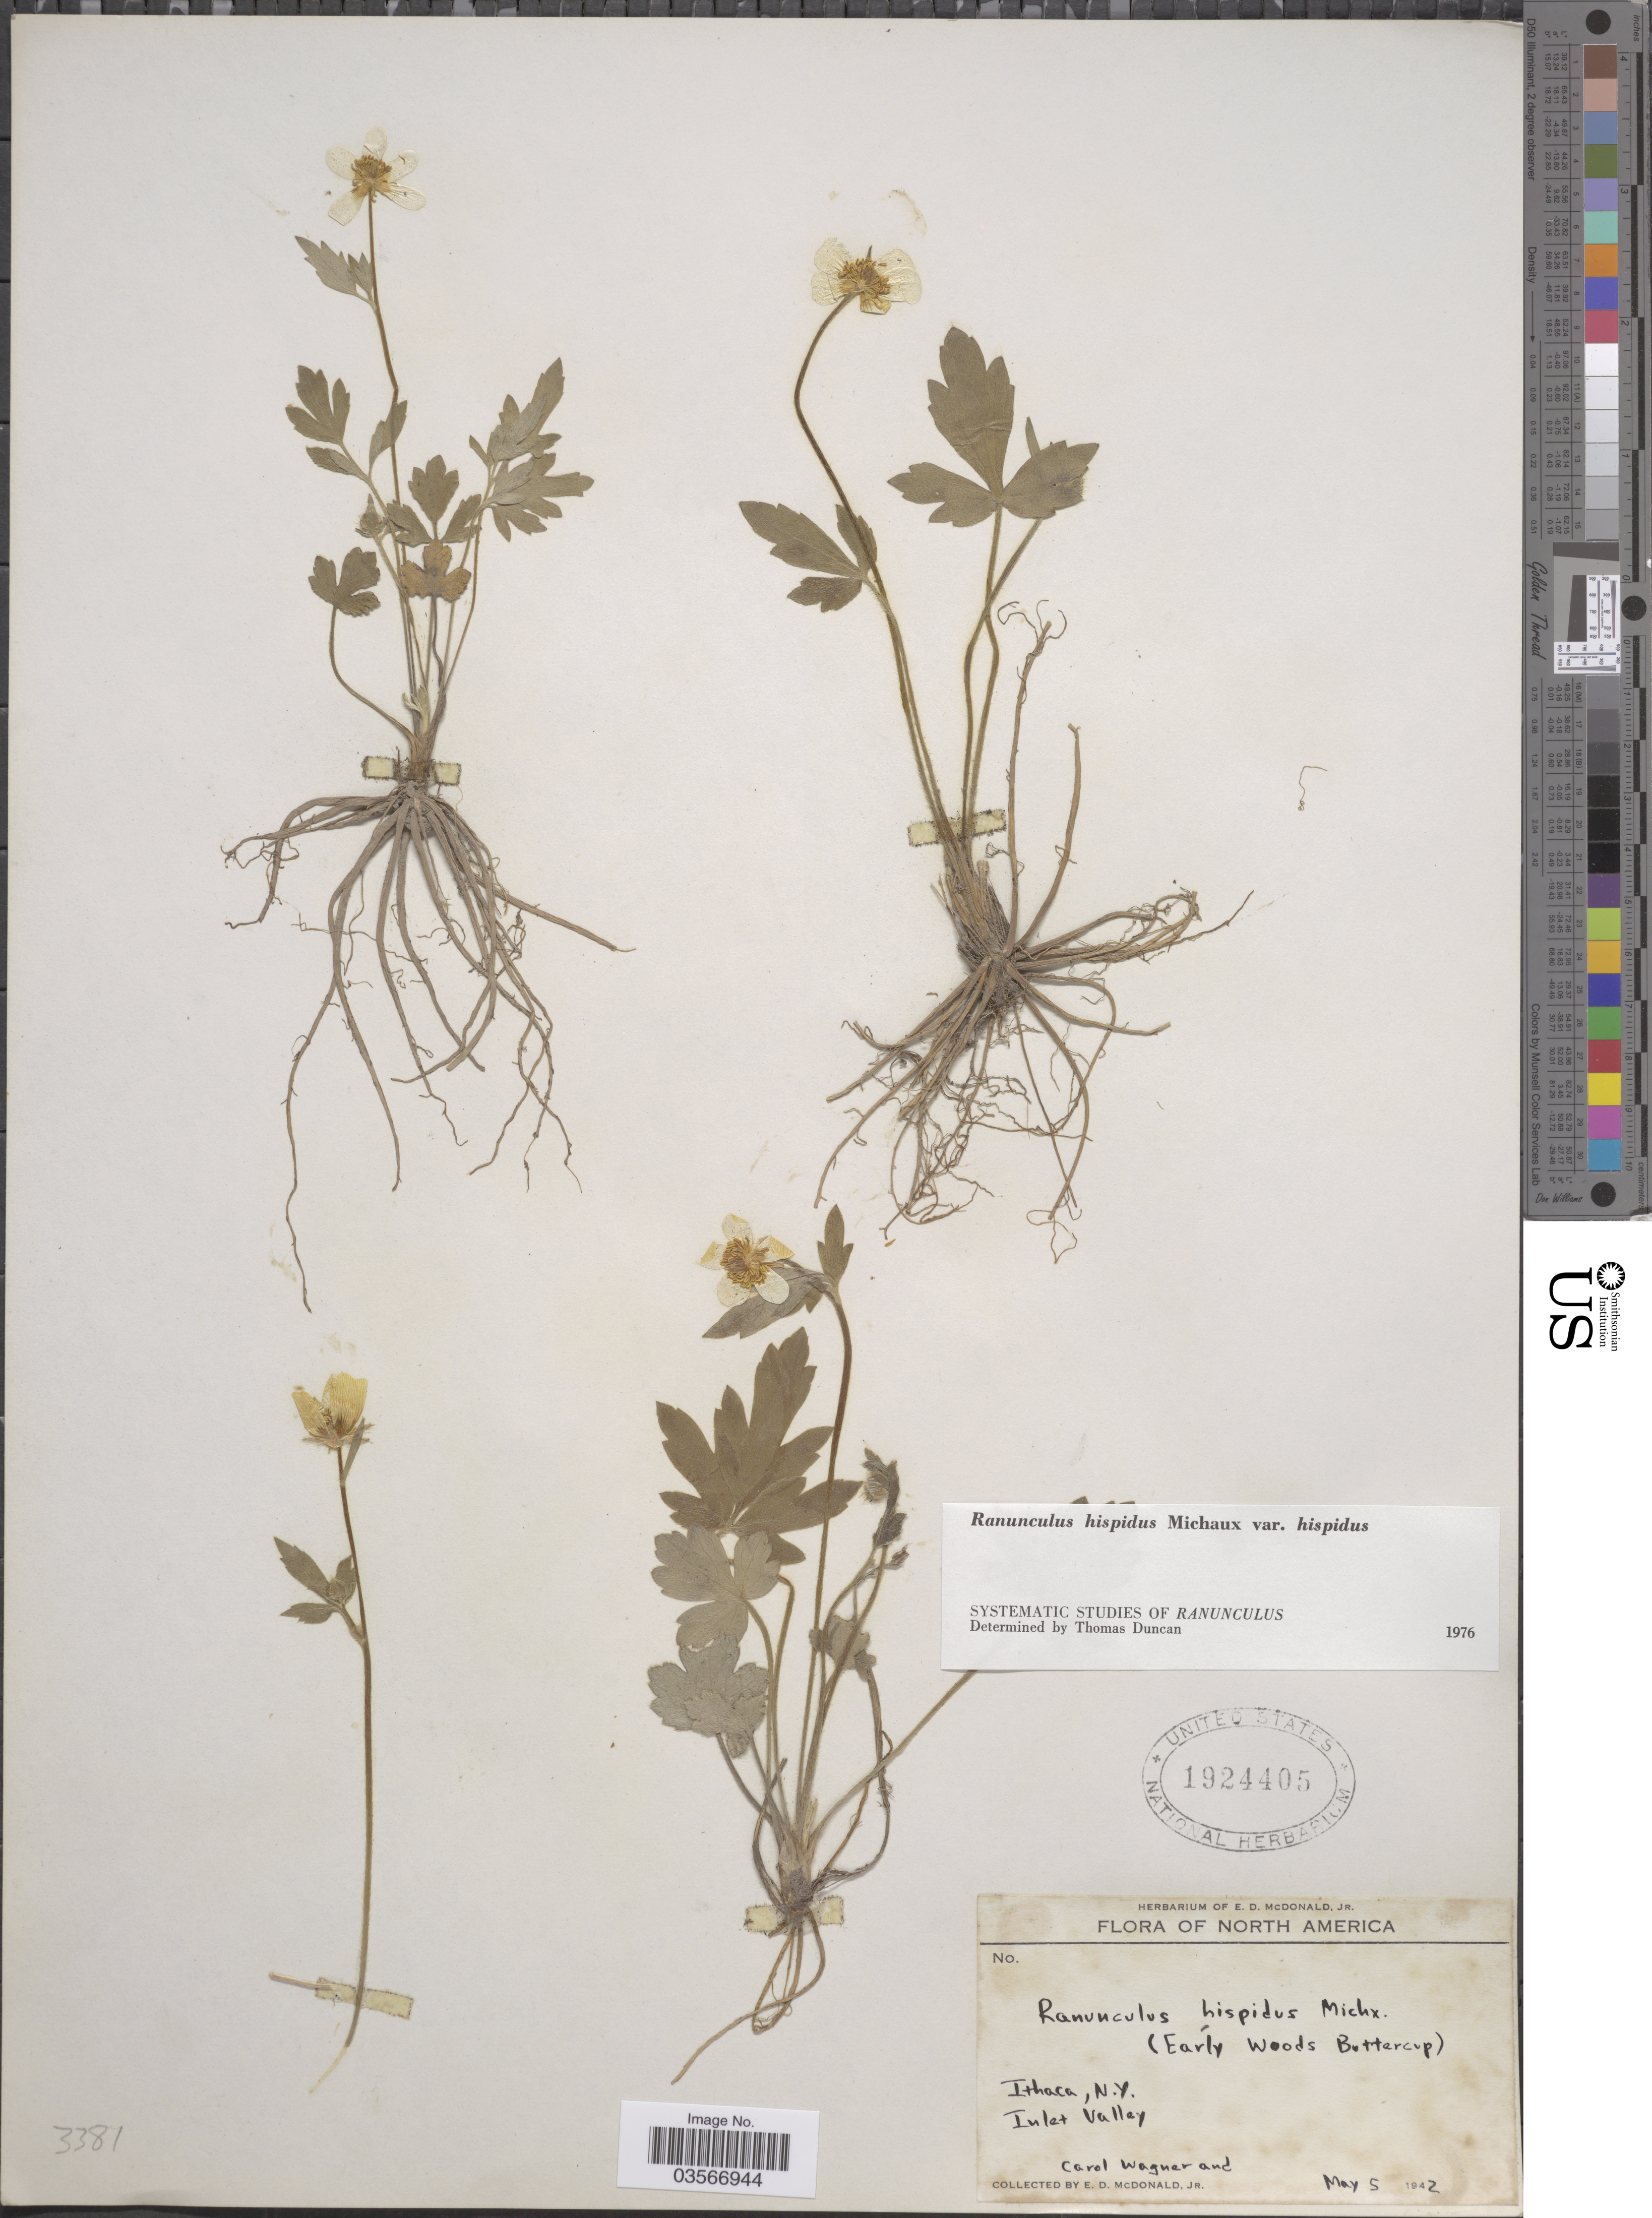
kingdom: Plantae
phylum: Tracheophyta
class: Magnoliopsida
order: Ranunculales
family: Ranunculaceae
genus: Ranunculus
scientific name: Ranunculus hispidus var. hispidus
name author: Michx.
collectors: C. Wagner & E. D. McDonald Jr.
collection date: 1942-05-05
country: United States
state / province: New York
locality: Ithaca, Inlet Valley.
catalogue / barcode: US 1924405